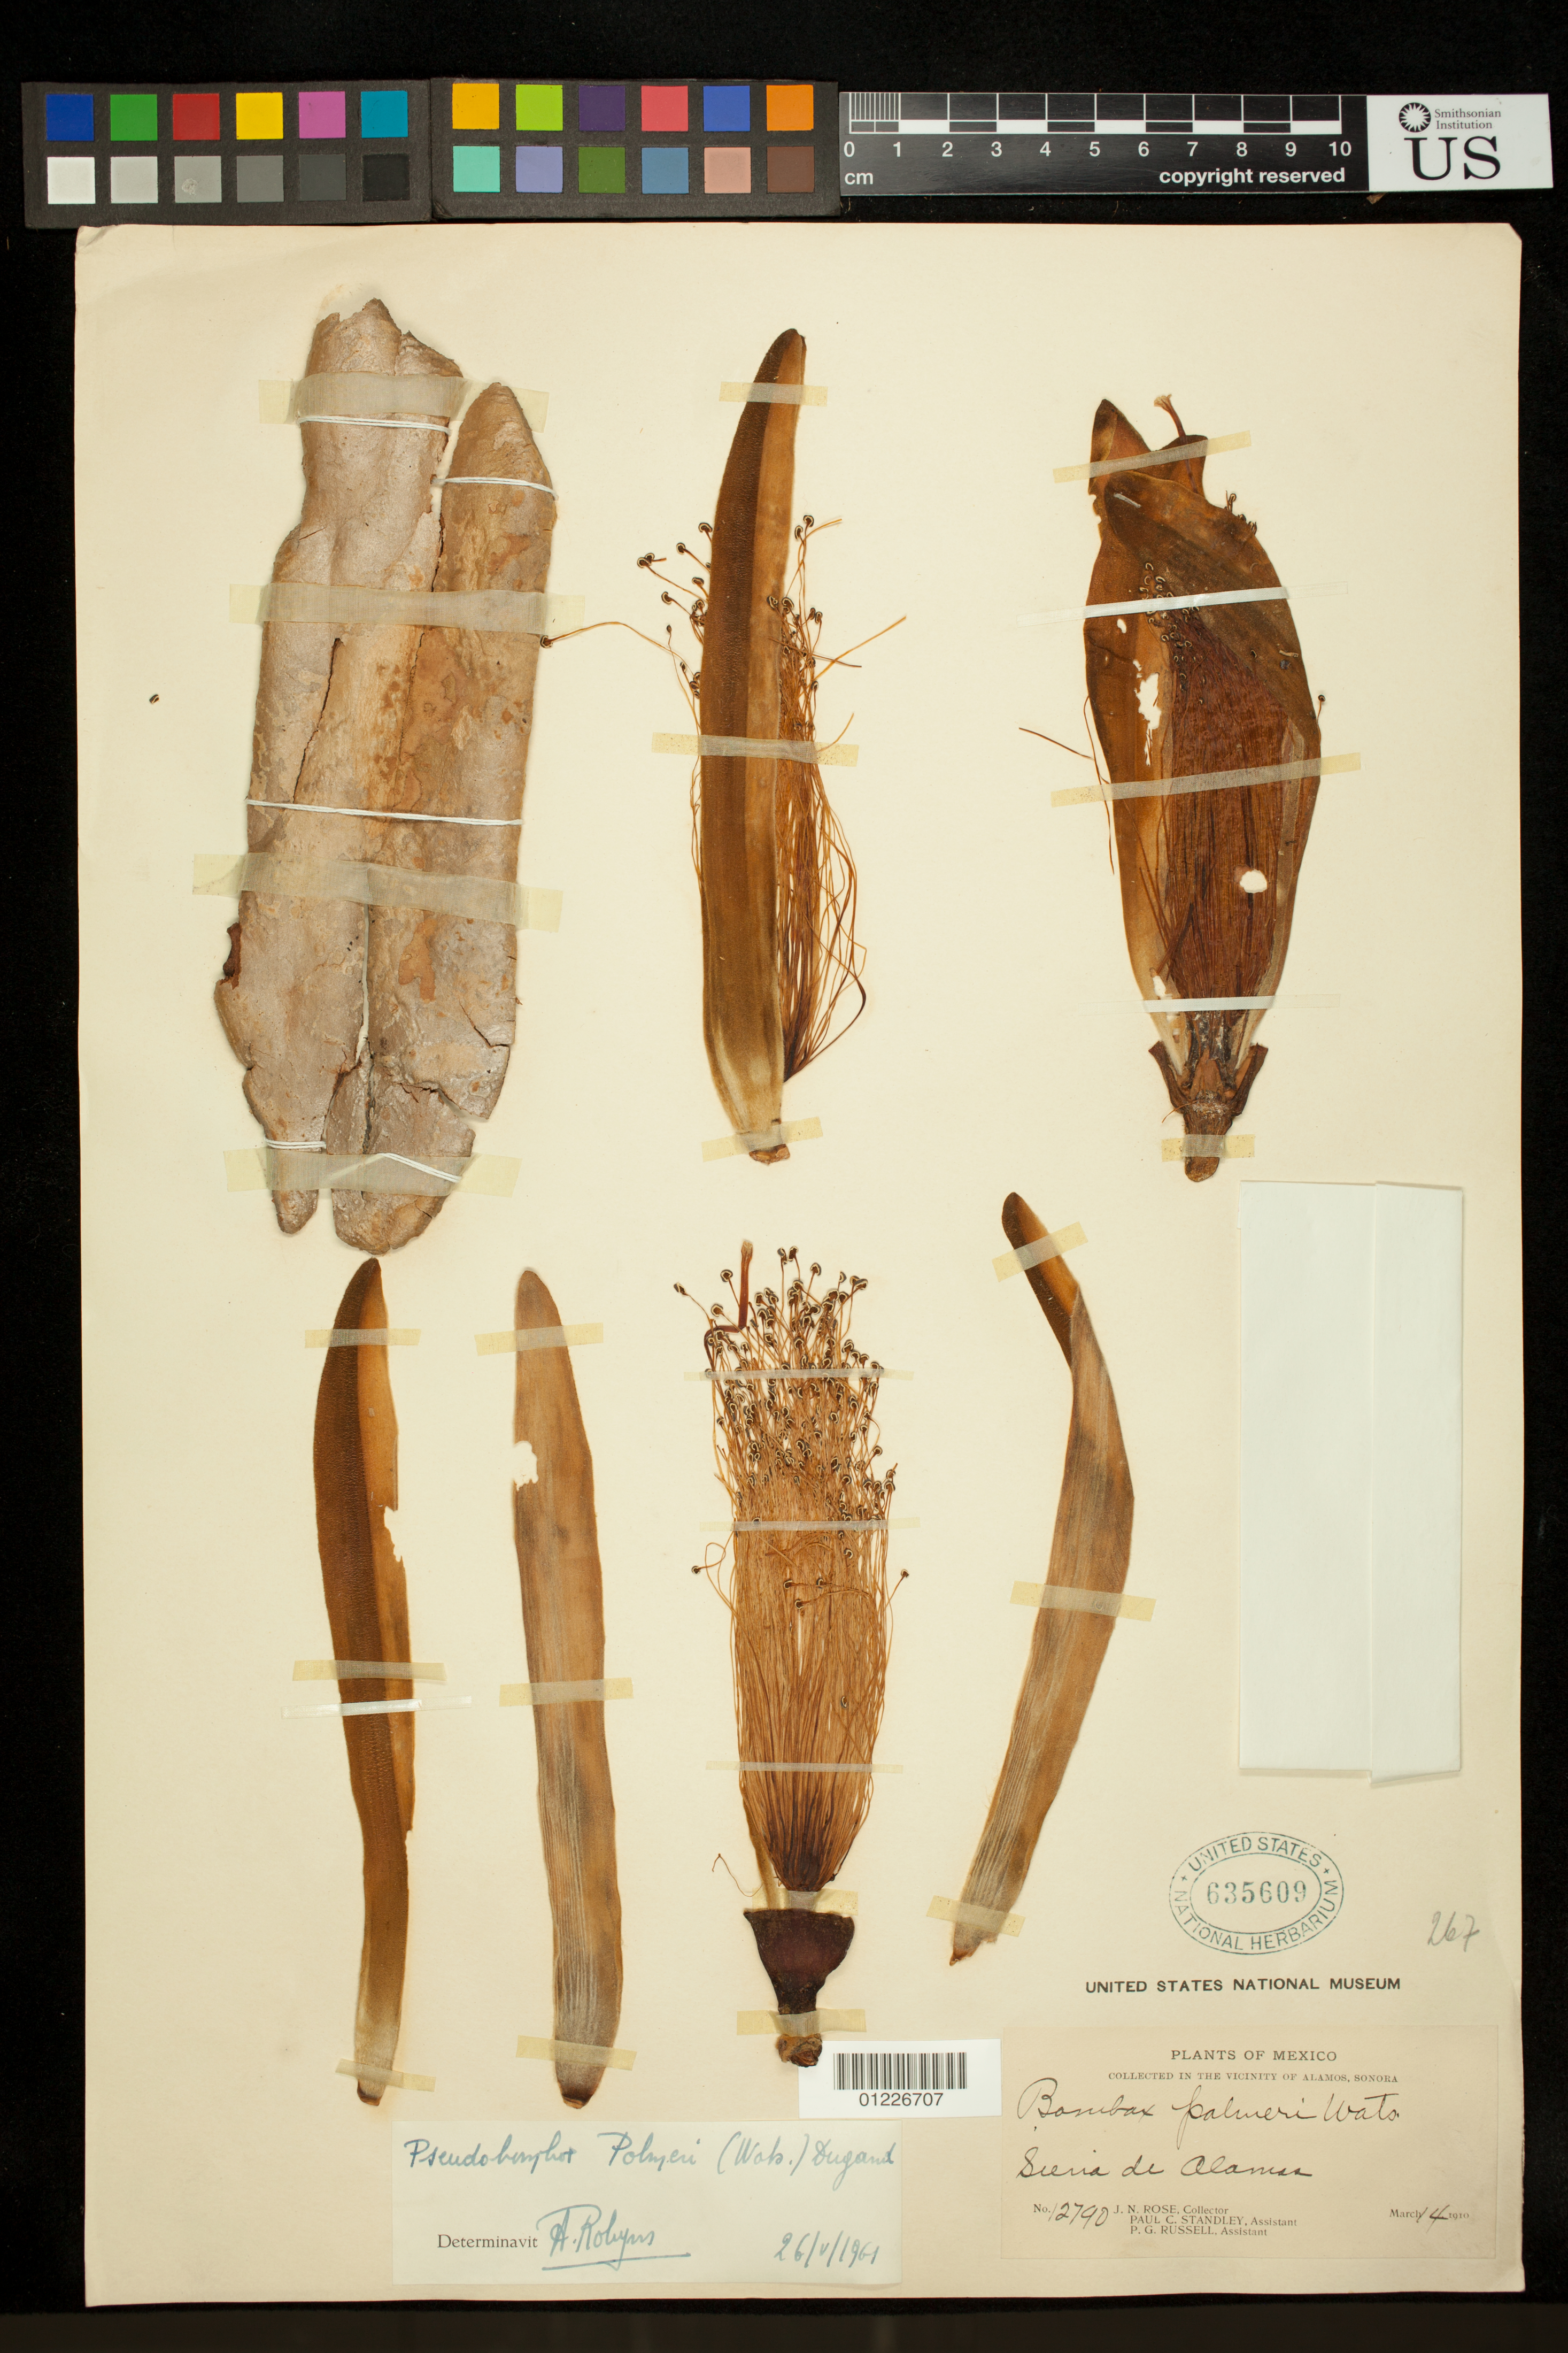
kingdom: Plantae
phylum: Tracheophyta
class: Magnoliopsida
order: Malvales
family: Malvaceae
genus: Pseudobombax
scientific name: Pseudobombax palmeri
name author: (S. Watson) Dugand G.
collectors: J. N. Rose, P. C. Standley & P. G. Russell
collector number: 12790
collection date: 1910-03-14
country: Mexico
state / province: Sonora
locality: Alamos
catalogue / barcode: US 635609